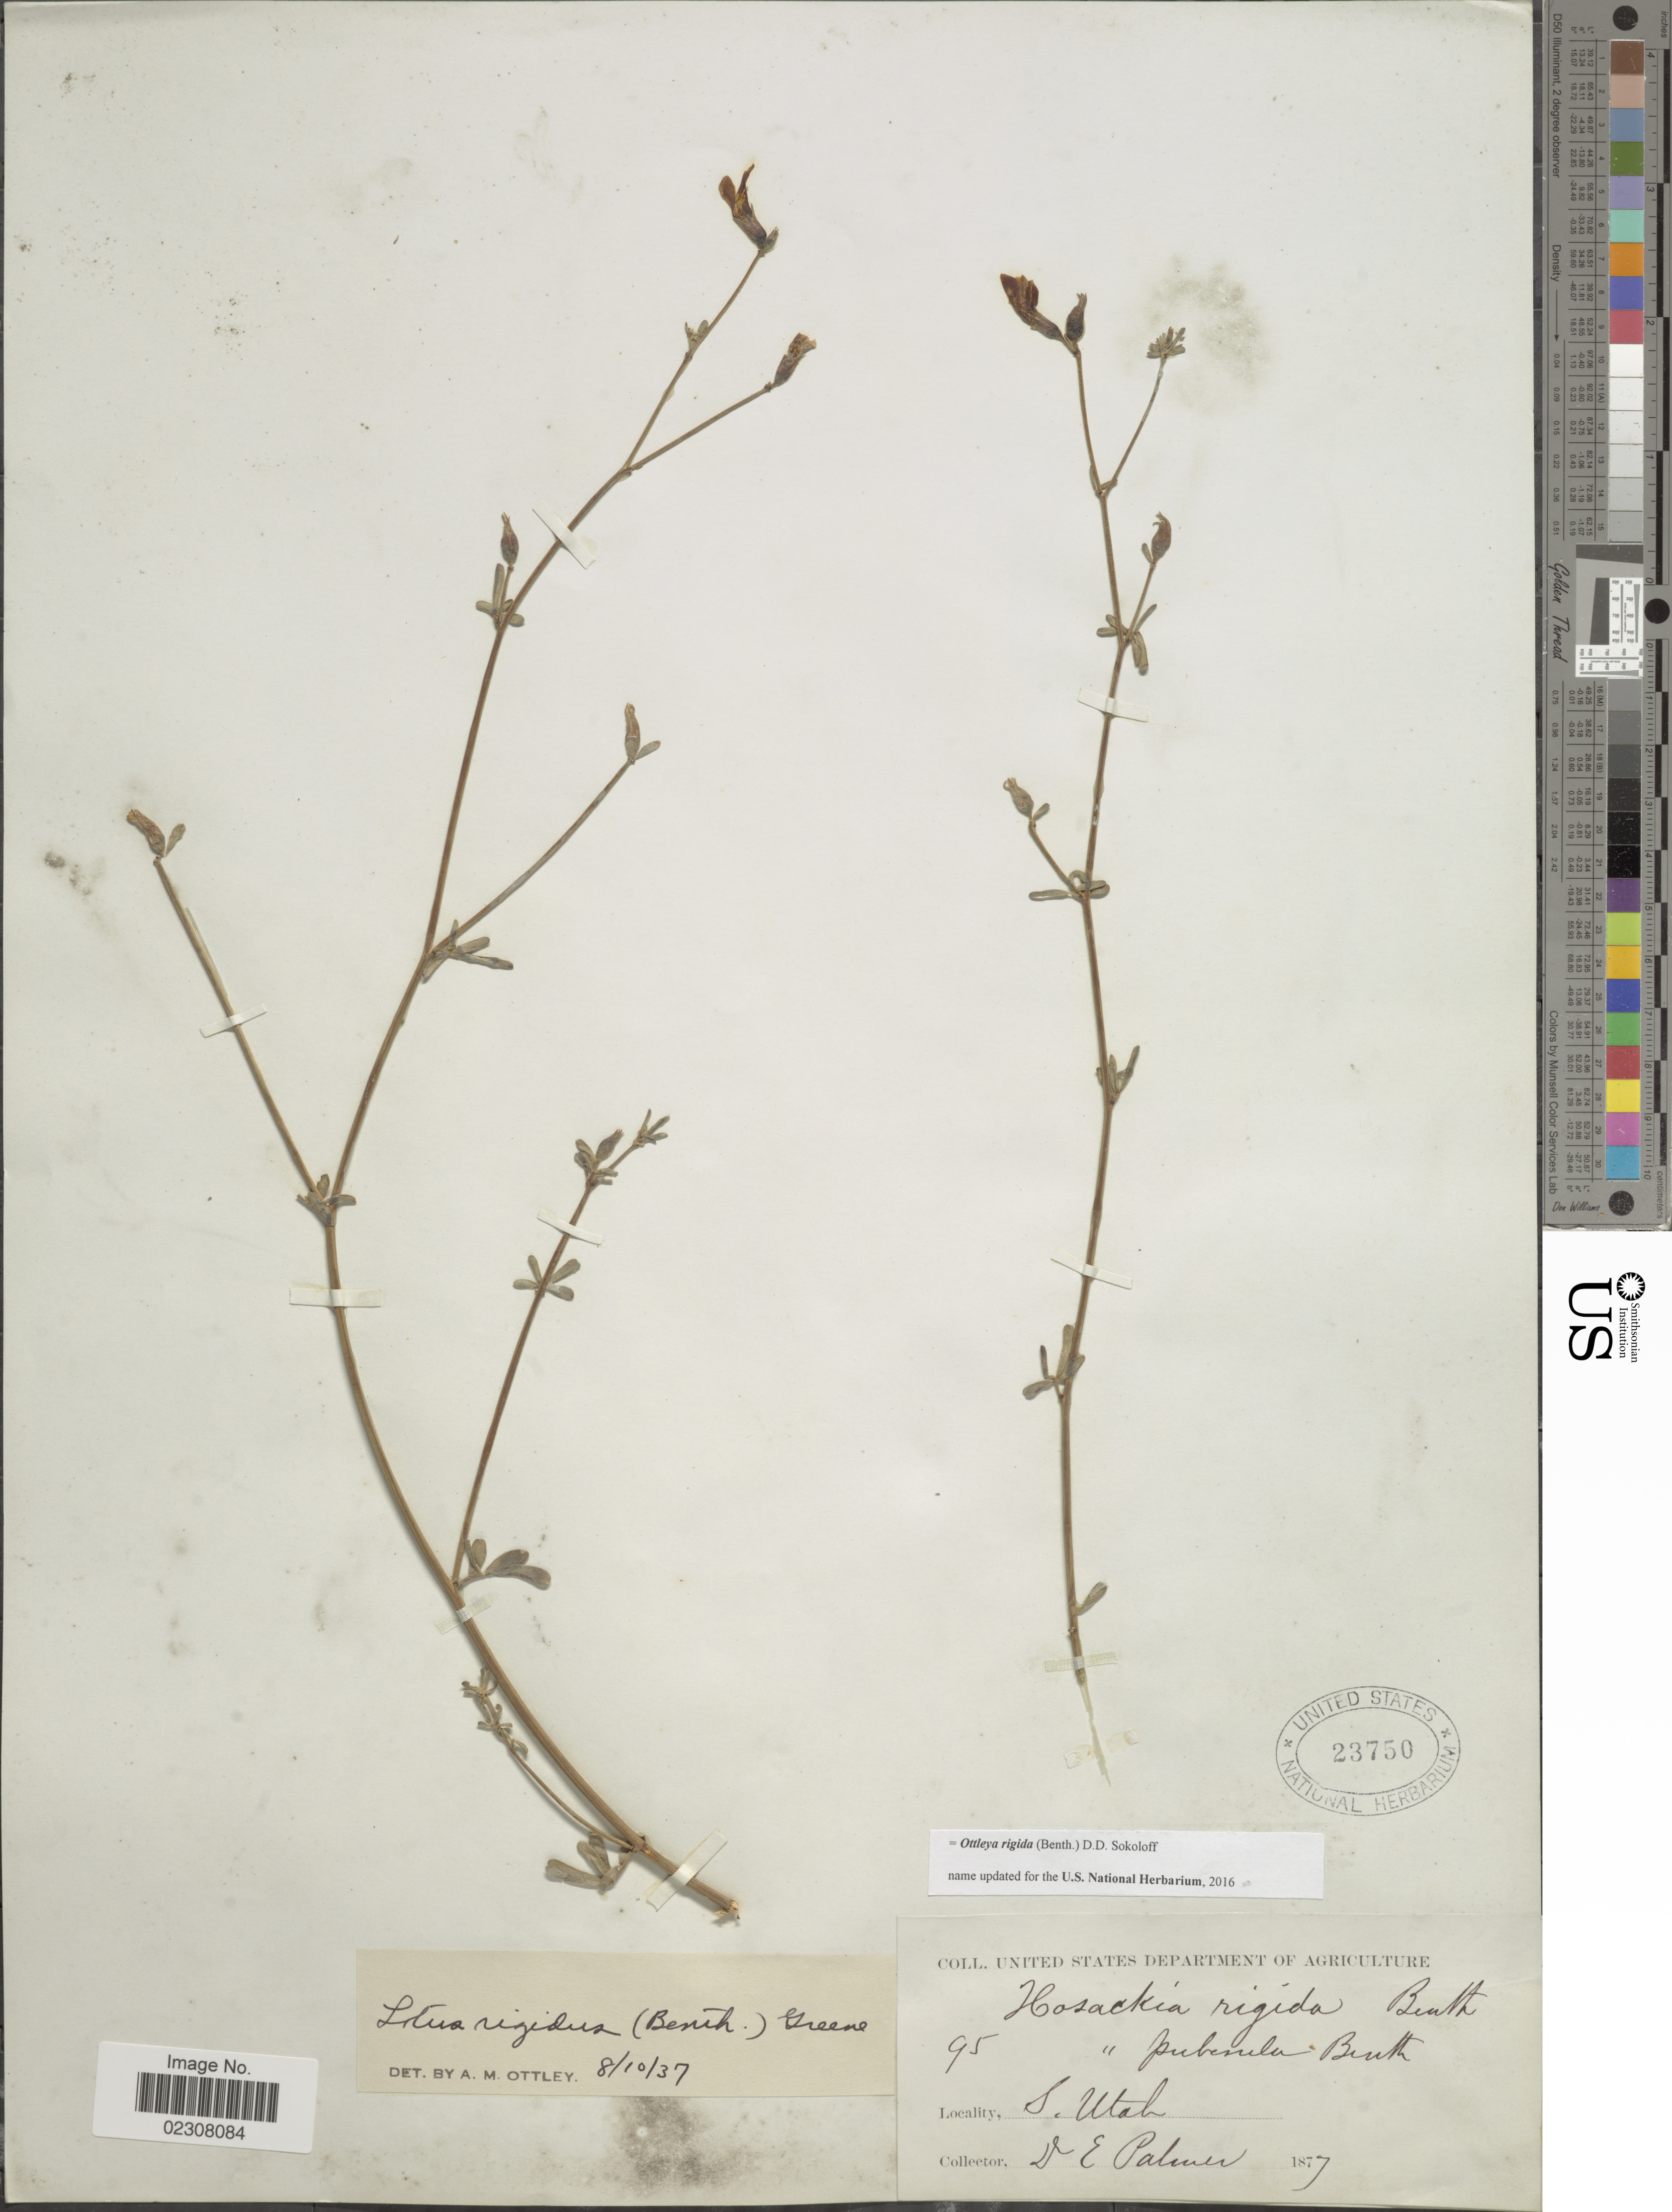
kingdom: Plantae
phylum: Tracheophyta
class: Magnoliopsida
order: Fabales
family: Fabaceae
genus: Ottleya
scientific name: Ottleya rigida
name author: (Benth.) D.D. Sokoloff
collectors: E. Palmer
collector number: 95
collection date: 1877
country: United States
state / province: Utah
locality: S. Utah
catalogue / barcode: US 23750